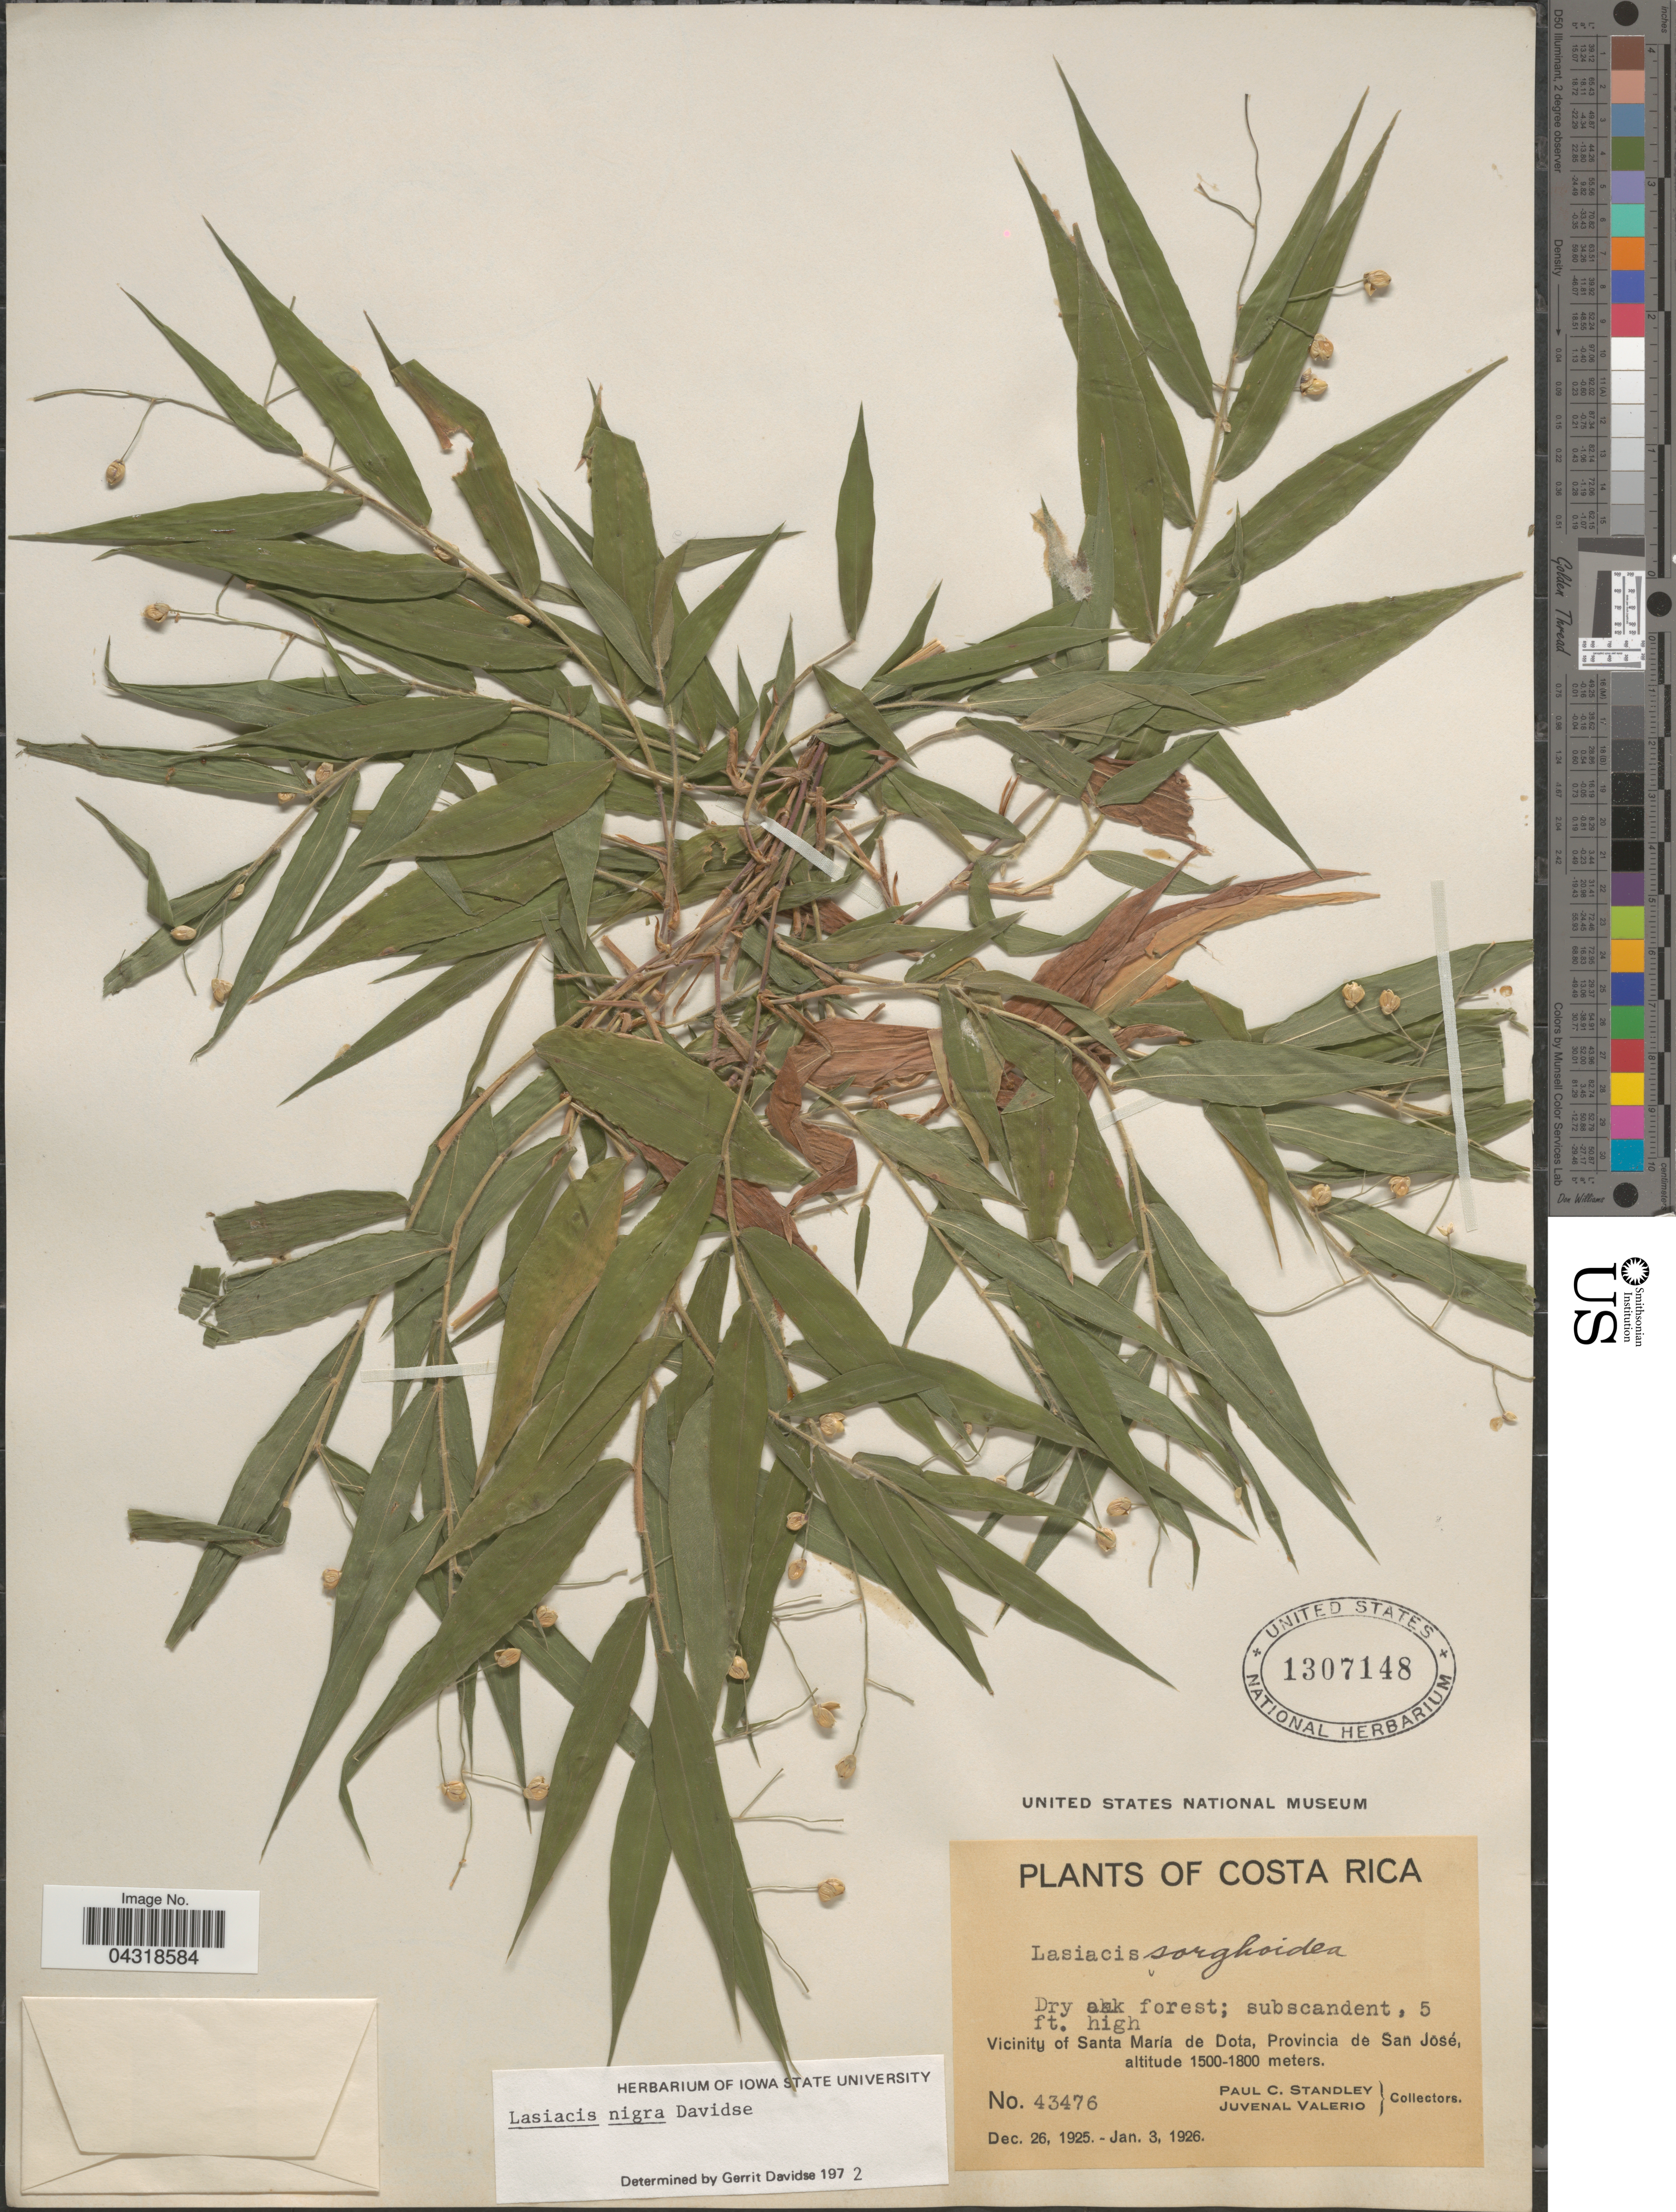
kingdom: Plantae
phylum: Tracheophyta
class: Liliopsida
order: Poales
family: Poaceae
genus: Lasiacis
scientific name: Lasiacis nigra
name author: Davidse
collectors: P. C. Standley & J. Valerio R.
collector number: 43476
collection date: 1925-12-26/1926-01-03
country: Costa Rica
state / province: San José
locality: Vicinity of Santa María de Dota.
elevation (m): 1500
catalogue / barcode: US 1307148